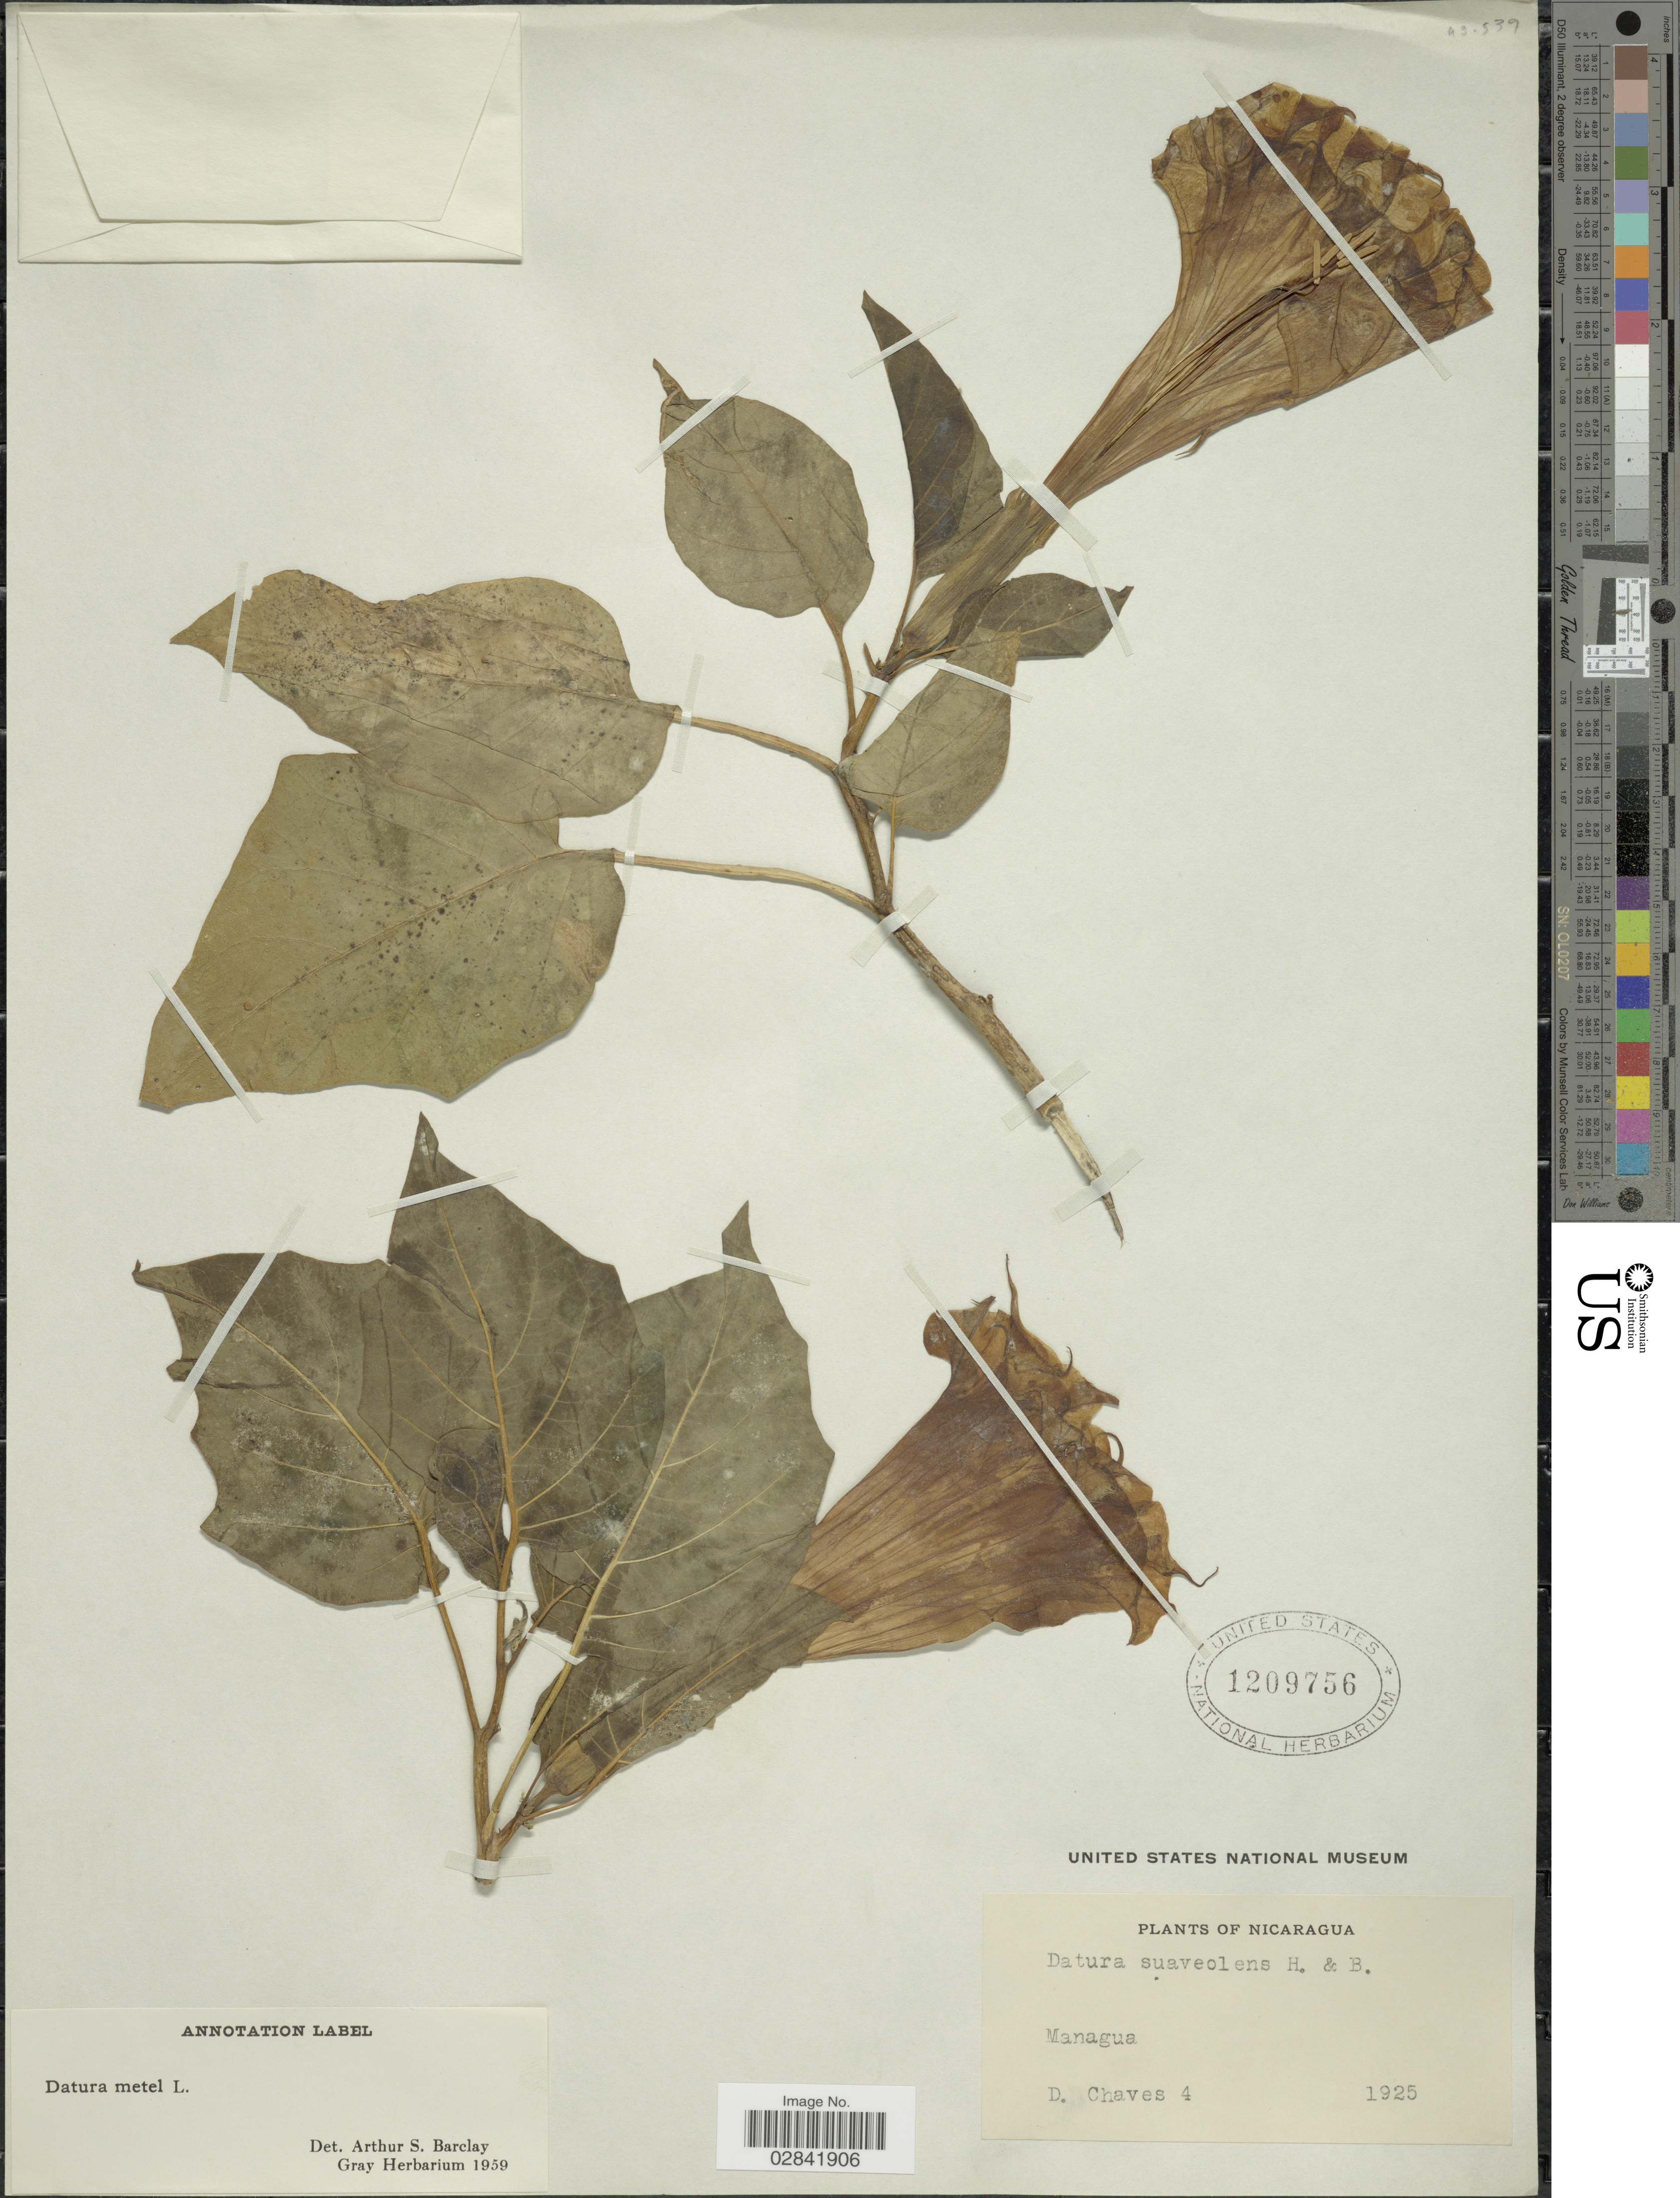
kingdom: Plantae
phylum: Tracheophyta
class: Magnoliopsida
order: Solanales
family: Solanaceae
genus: Datura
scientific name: Datura metel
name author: L.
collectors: D. Chaves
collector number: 4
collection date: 1925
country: Nicaragua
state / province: Managua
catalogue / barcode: US 1209756